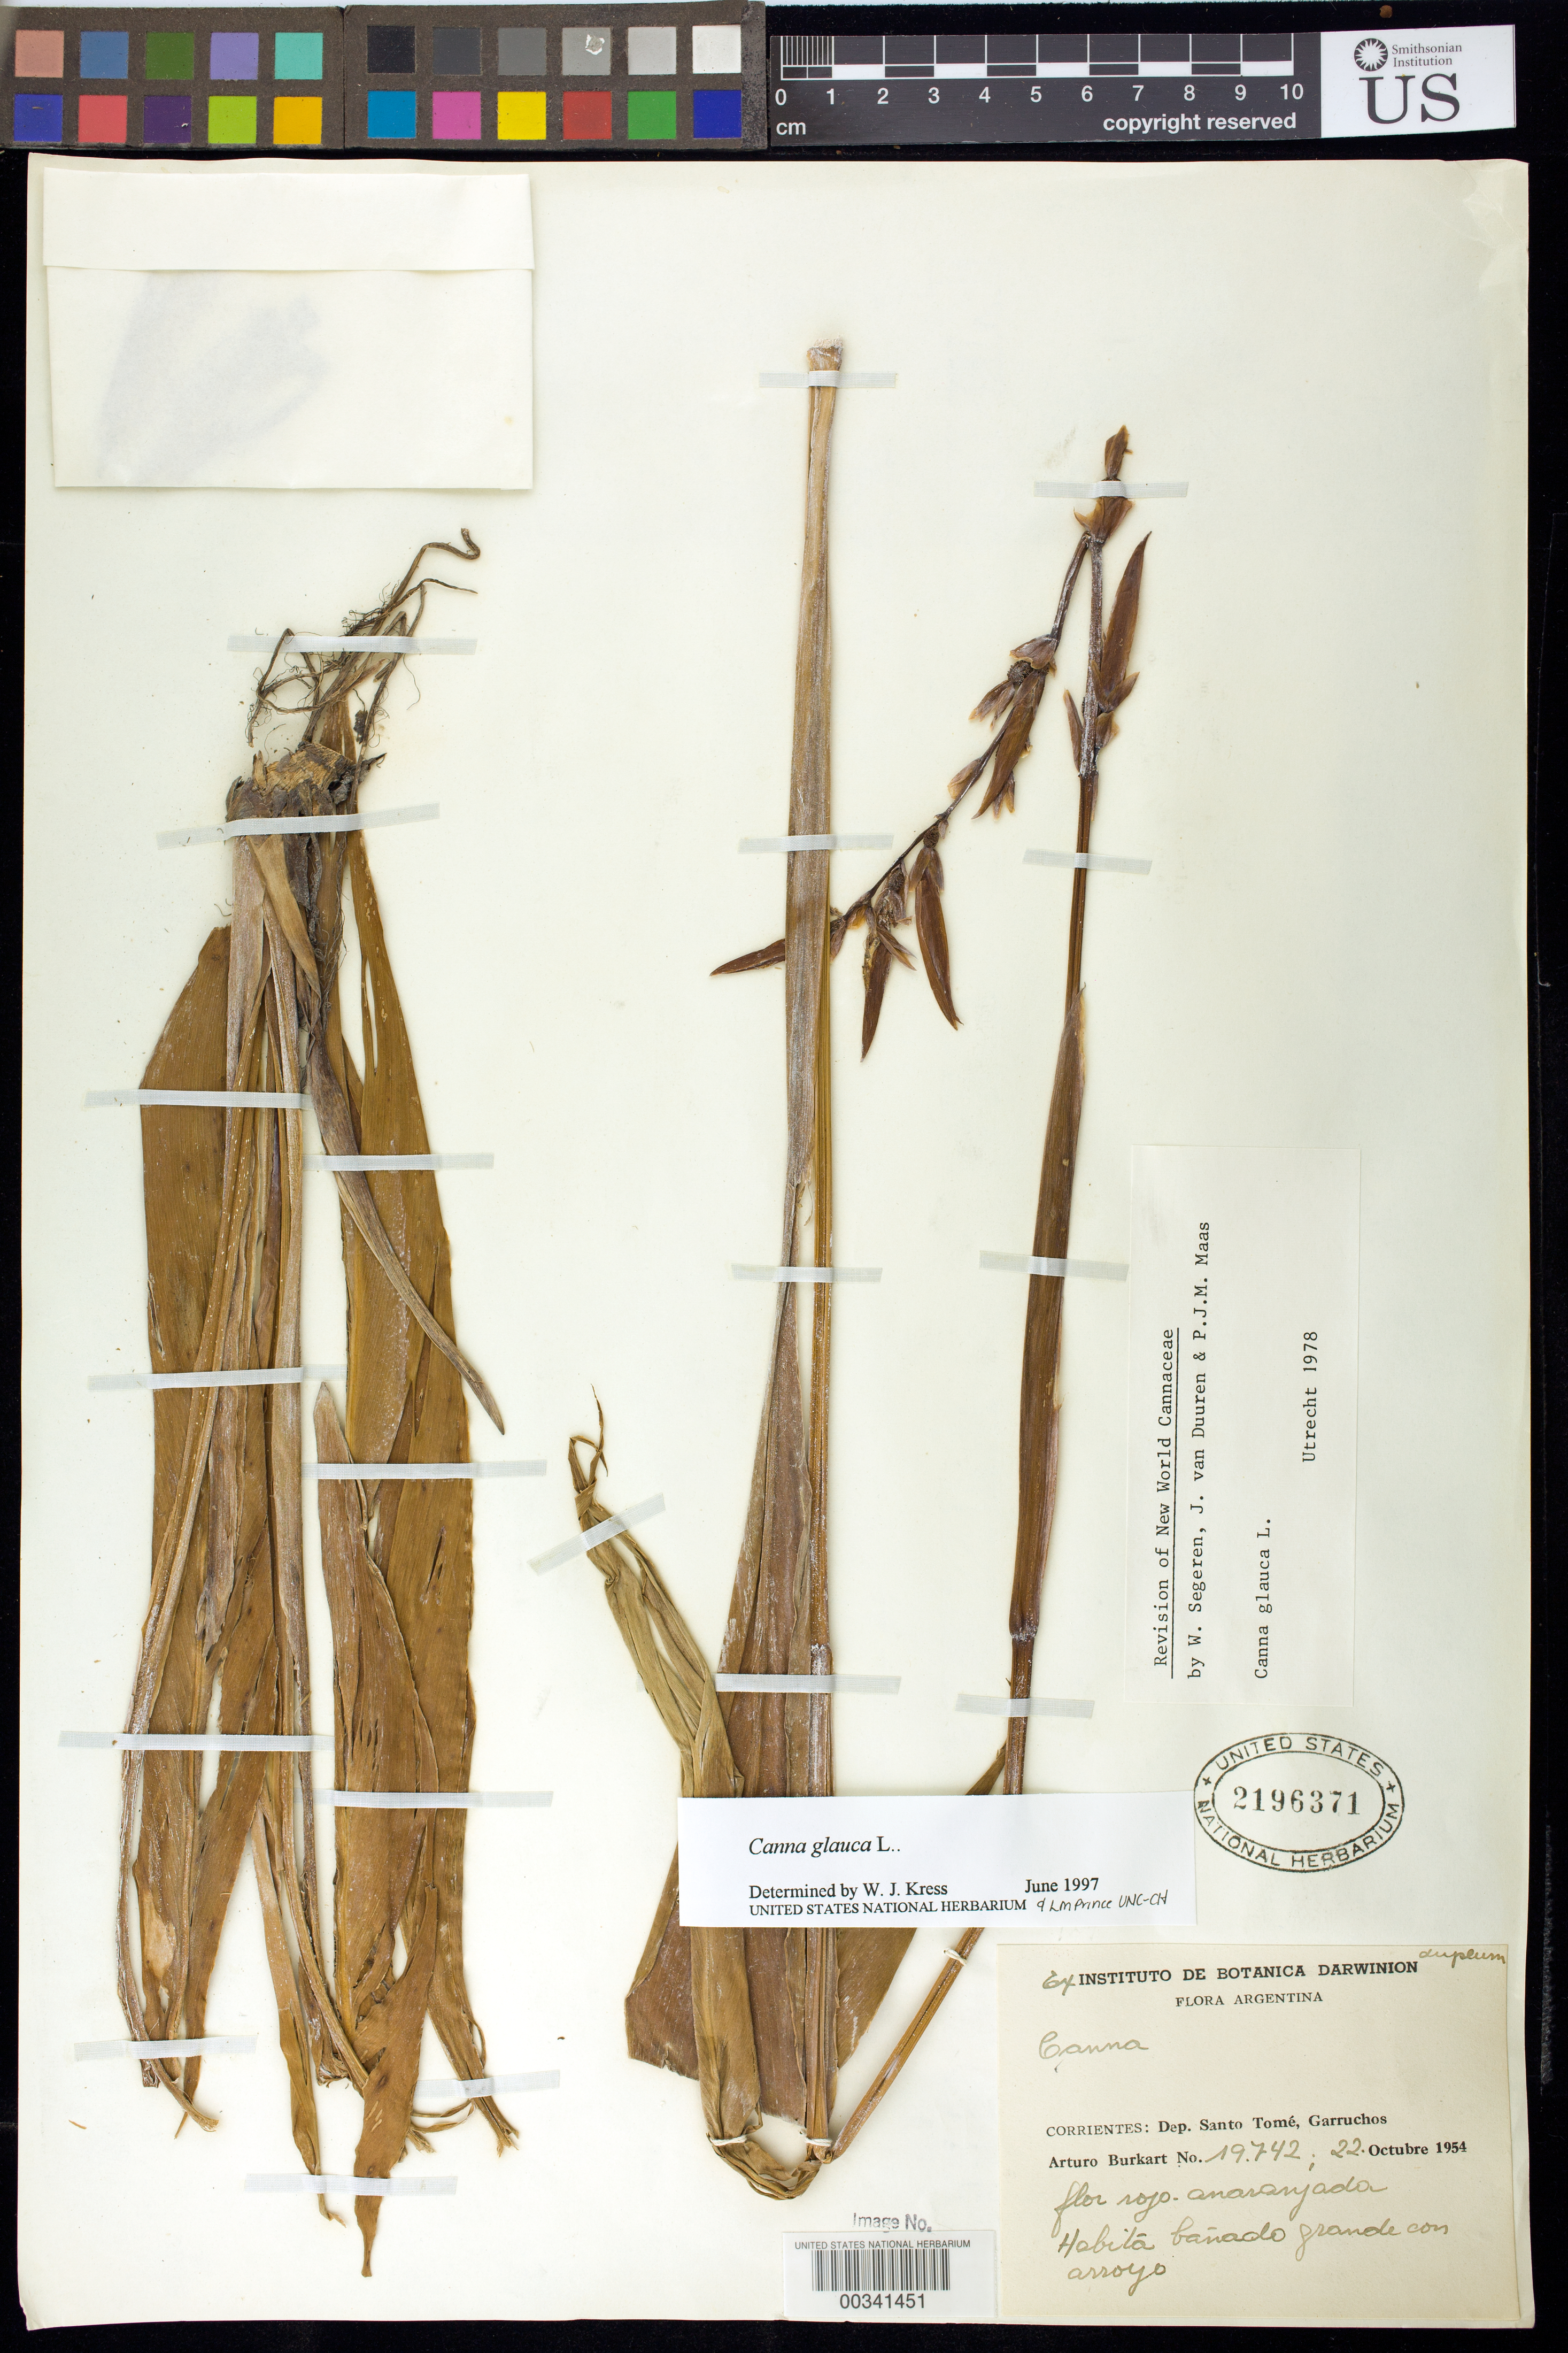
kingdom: Plantae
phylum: Tracheophyta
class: Liliopsida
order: Zingiberales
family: Cannaceae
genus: Canna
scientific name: Canna glauca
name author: L.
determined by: Segeren, W.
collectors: A. E. Burkart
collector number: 19742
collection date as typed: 22 Oct 1954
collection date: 1954-10-22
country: Argentina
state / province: Corrientes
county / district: Santo Tomé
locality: Dept. Santo Tome, Garruchos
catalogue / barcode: US 2196371